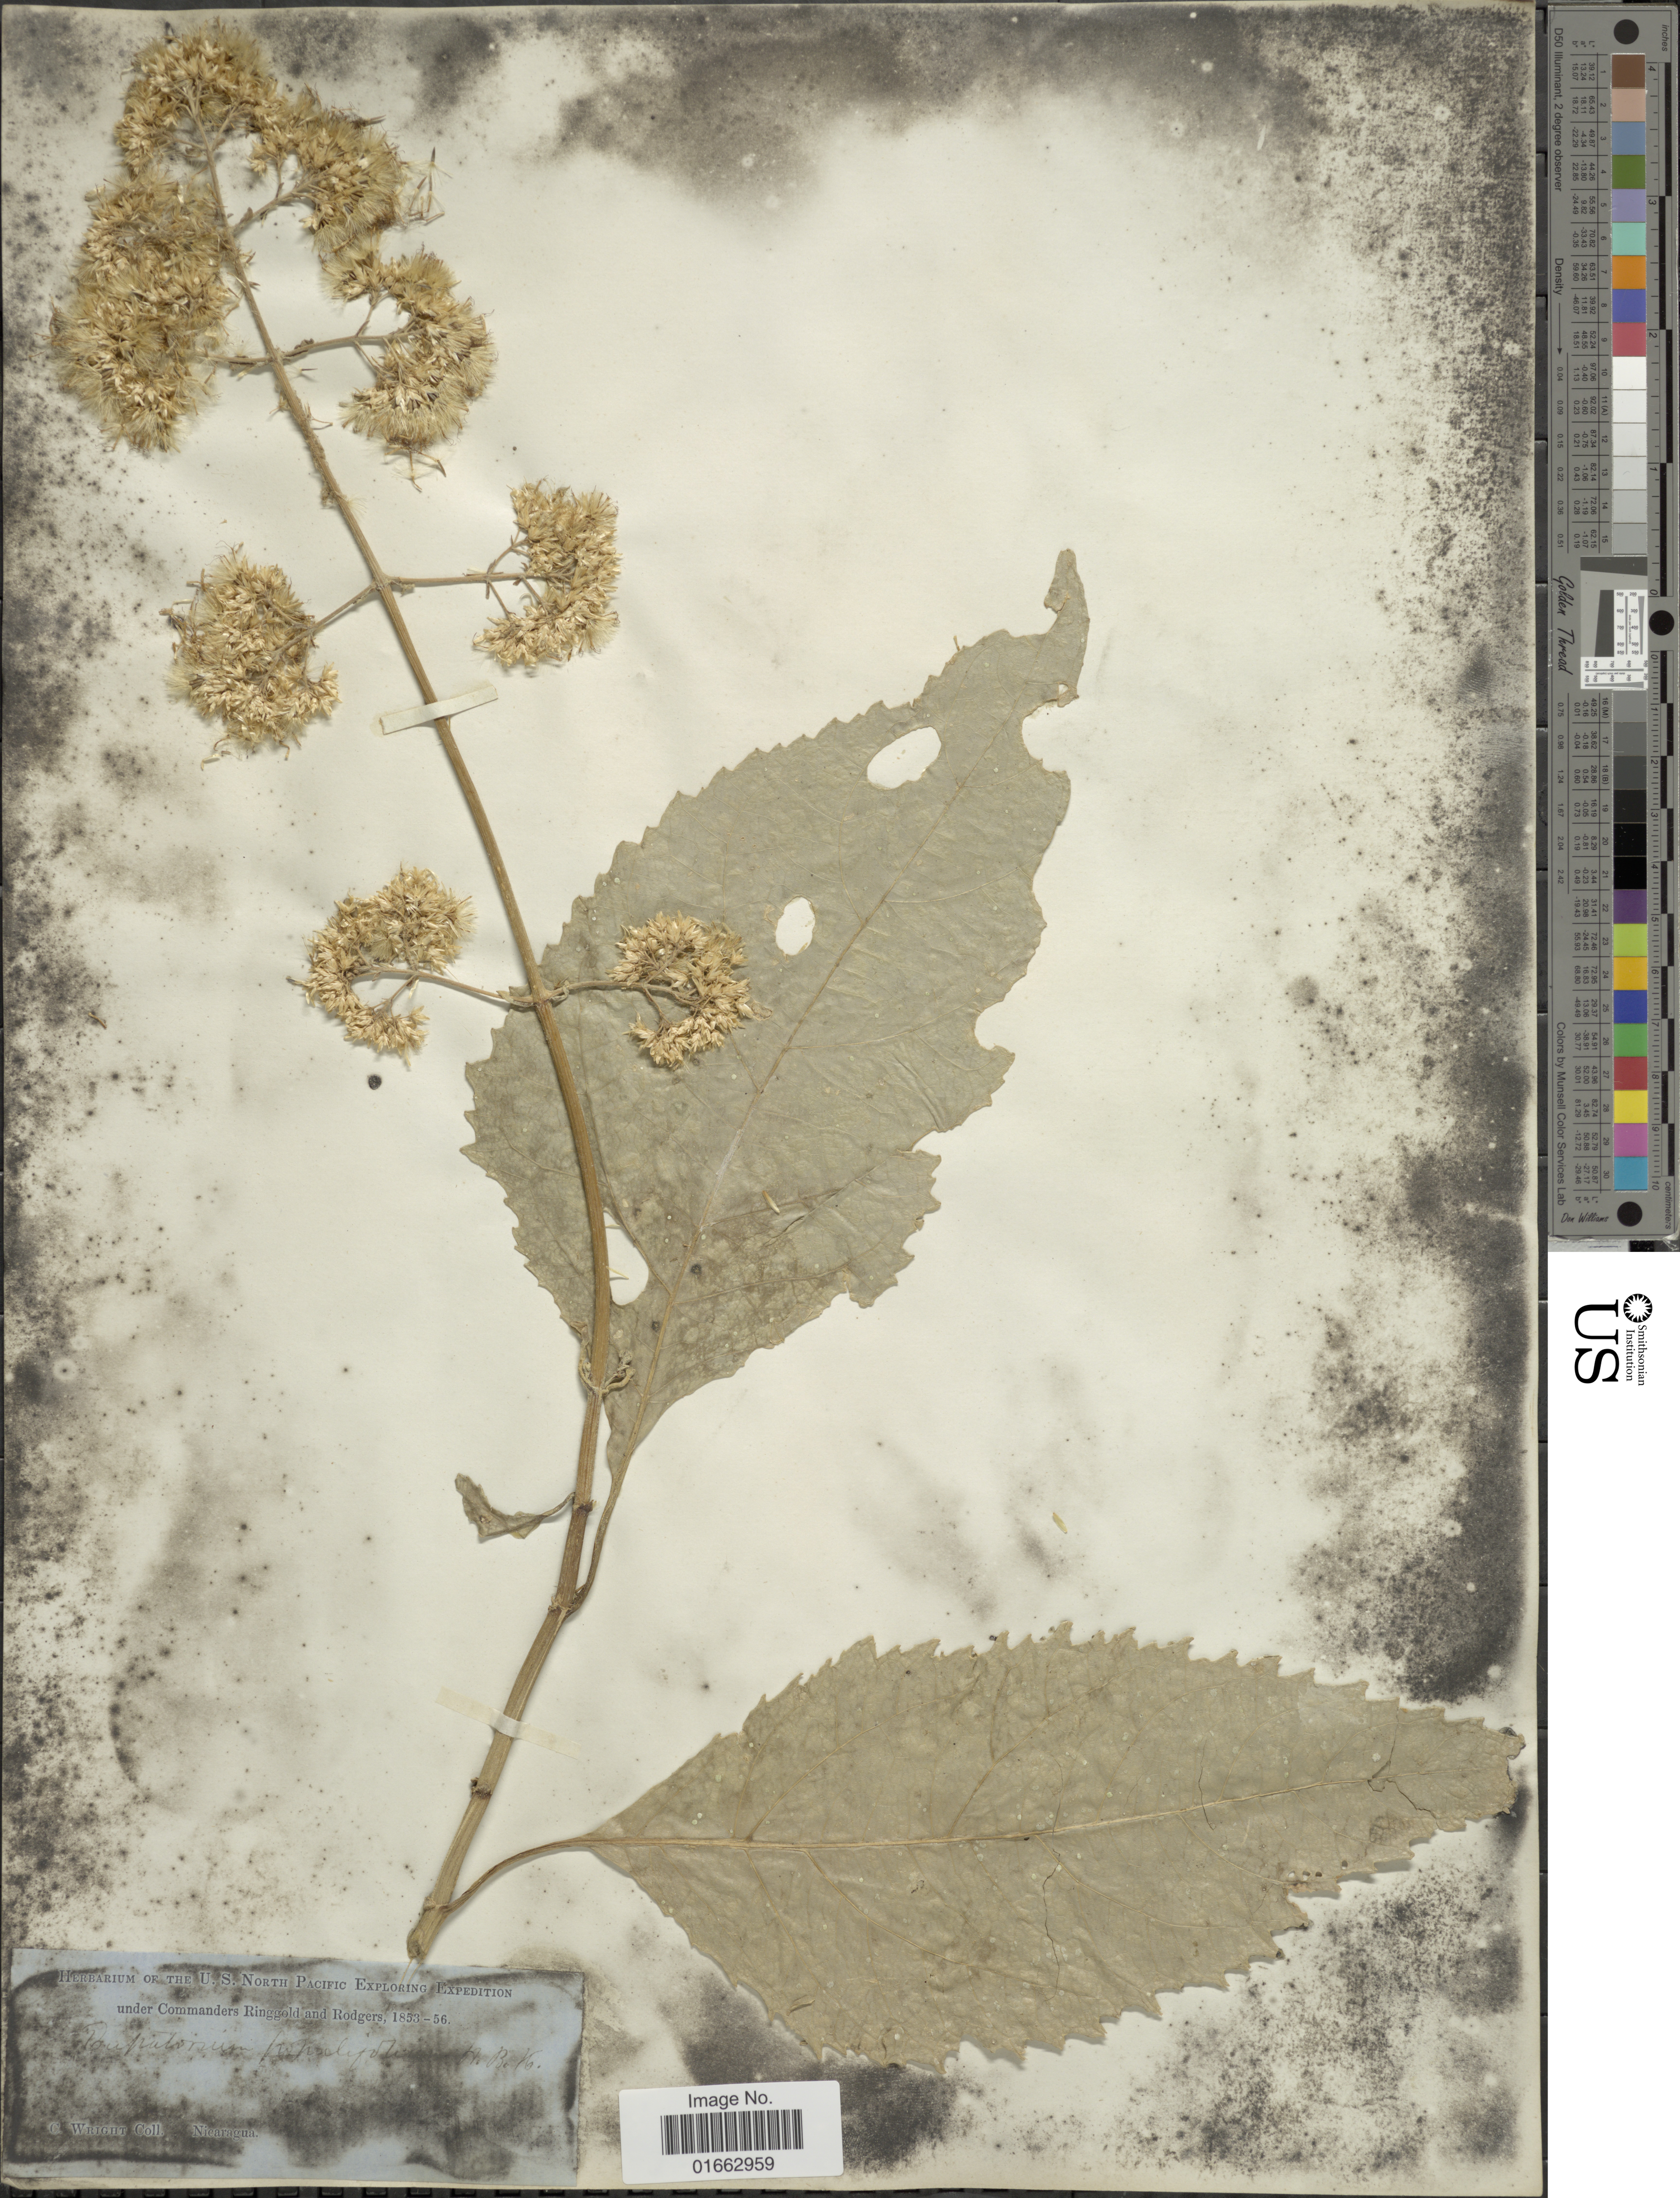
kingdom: Plantae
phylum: Tracheophyta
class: Magnoliopsida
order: Asterales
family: Asteraceae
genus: Critonia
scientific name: Critonia morifolia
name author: (Mill.) R.M. King & H. Rob.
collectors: C. Wright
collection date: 1853/1856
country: Nicaragua